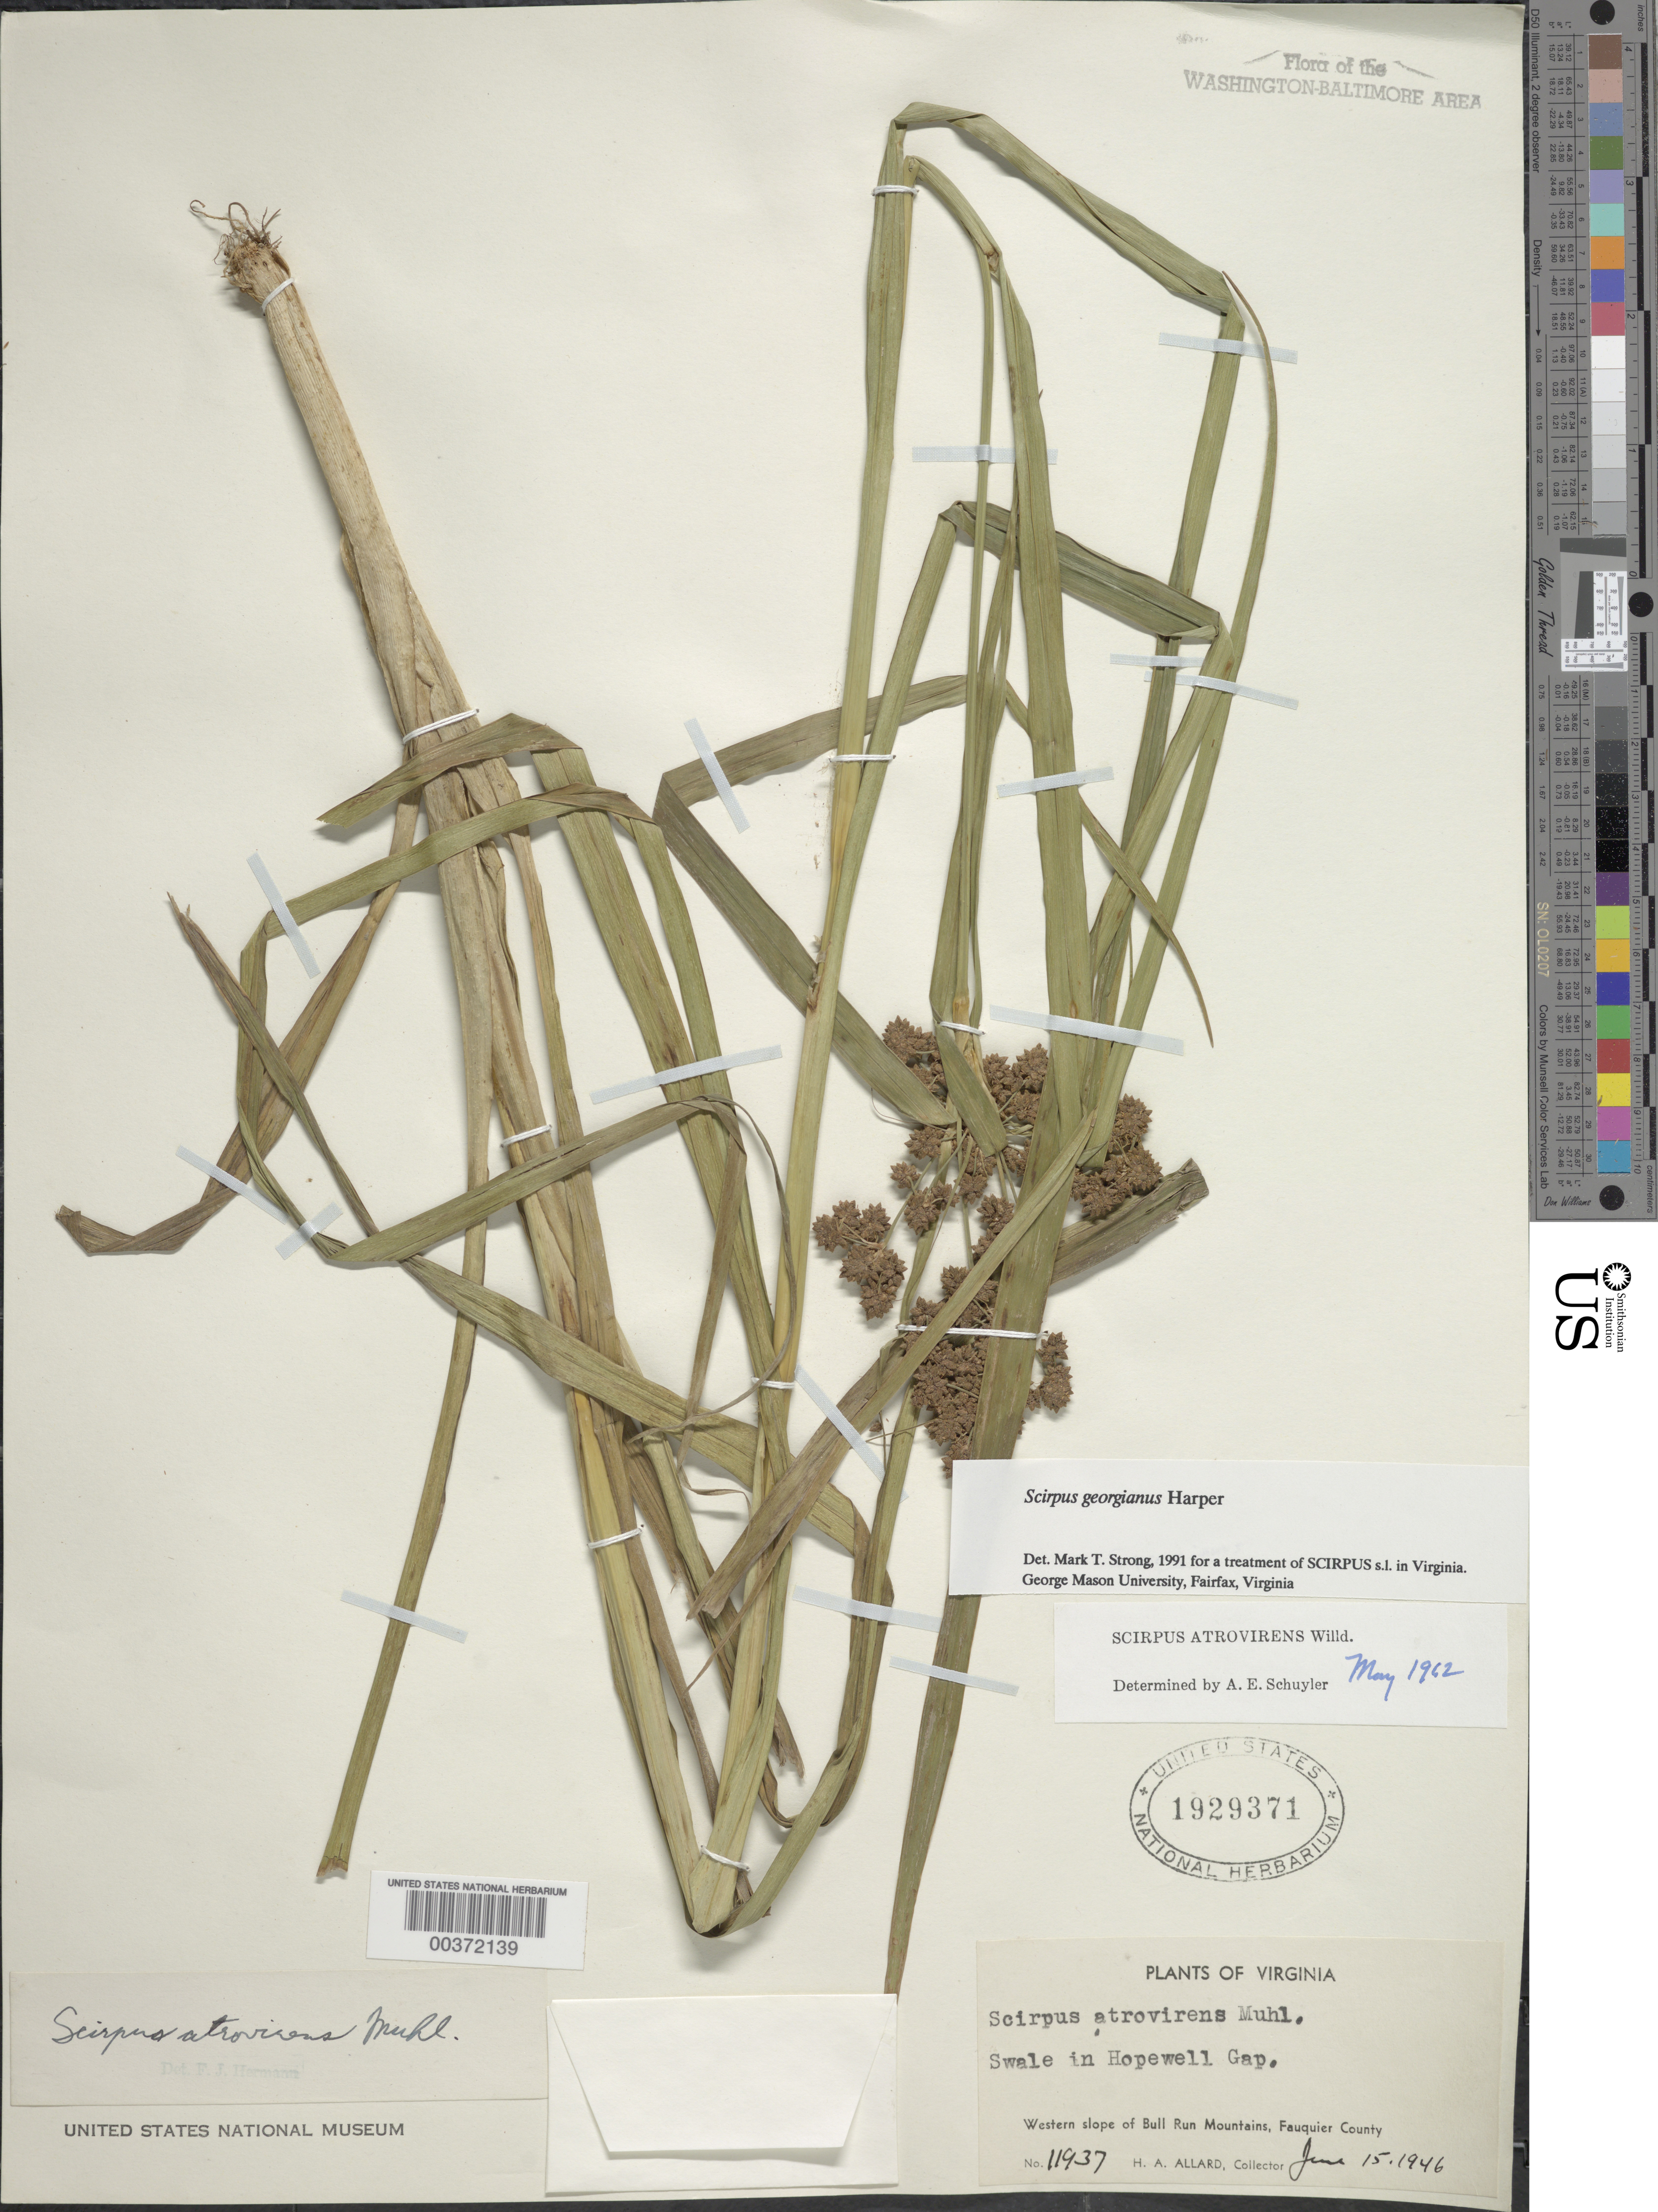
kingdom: Plantae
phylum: Tracheophyta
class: Liliopsida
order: Poales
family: Cyperaceae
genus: Scirpus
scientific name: Scirpus atrovirens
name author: Willd.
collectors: H. A. Allard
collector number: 11937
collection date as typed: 15 Jun 1946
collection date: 1946-06-15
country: United States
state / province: Virginia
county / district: Fauquier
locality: Hopewell Gap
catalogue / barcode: US 1929371